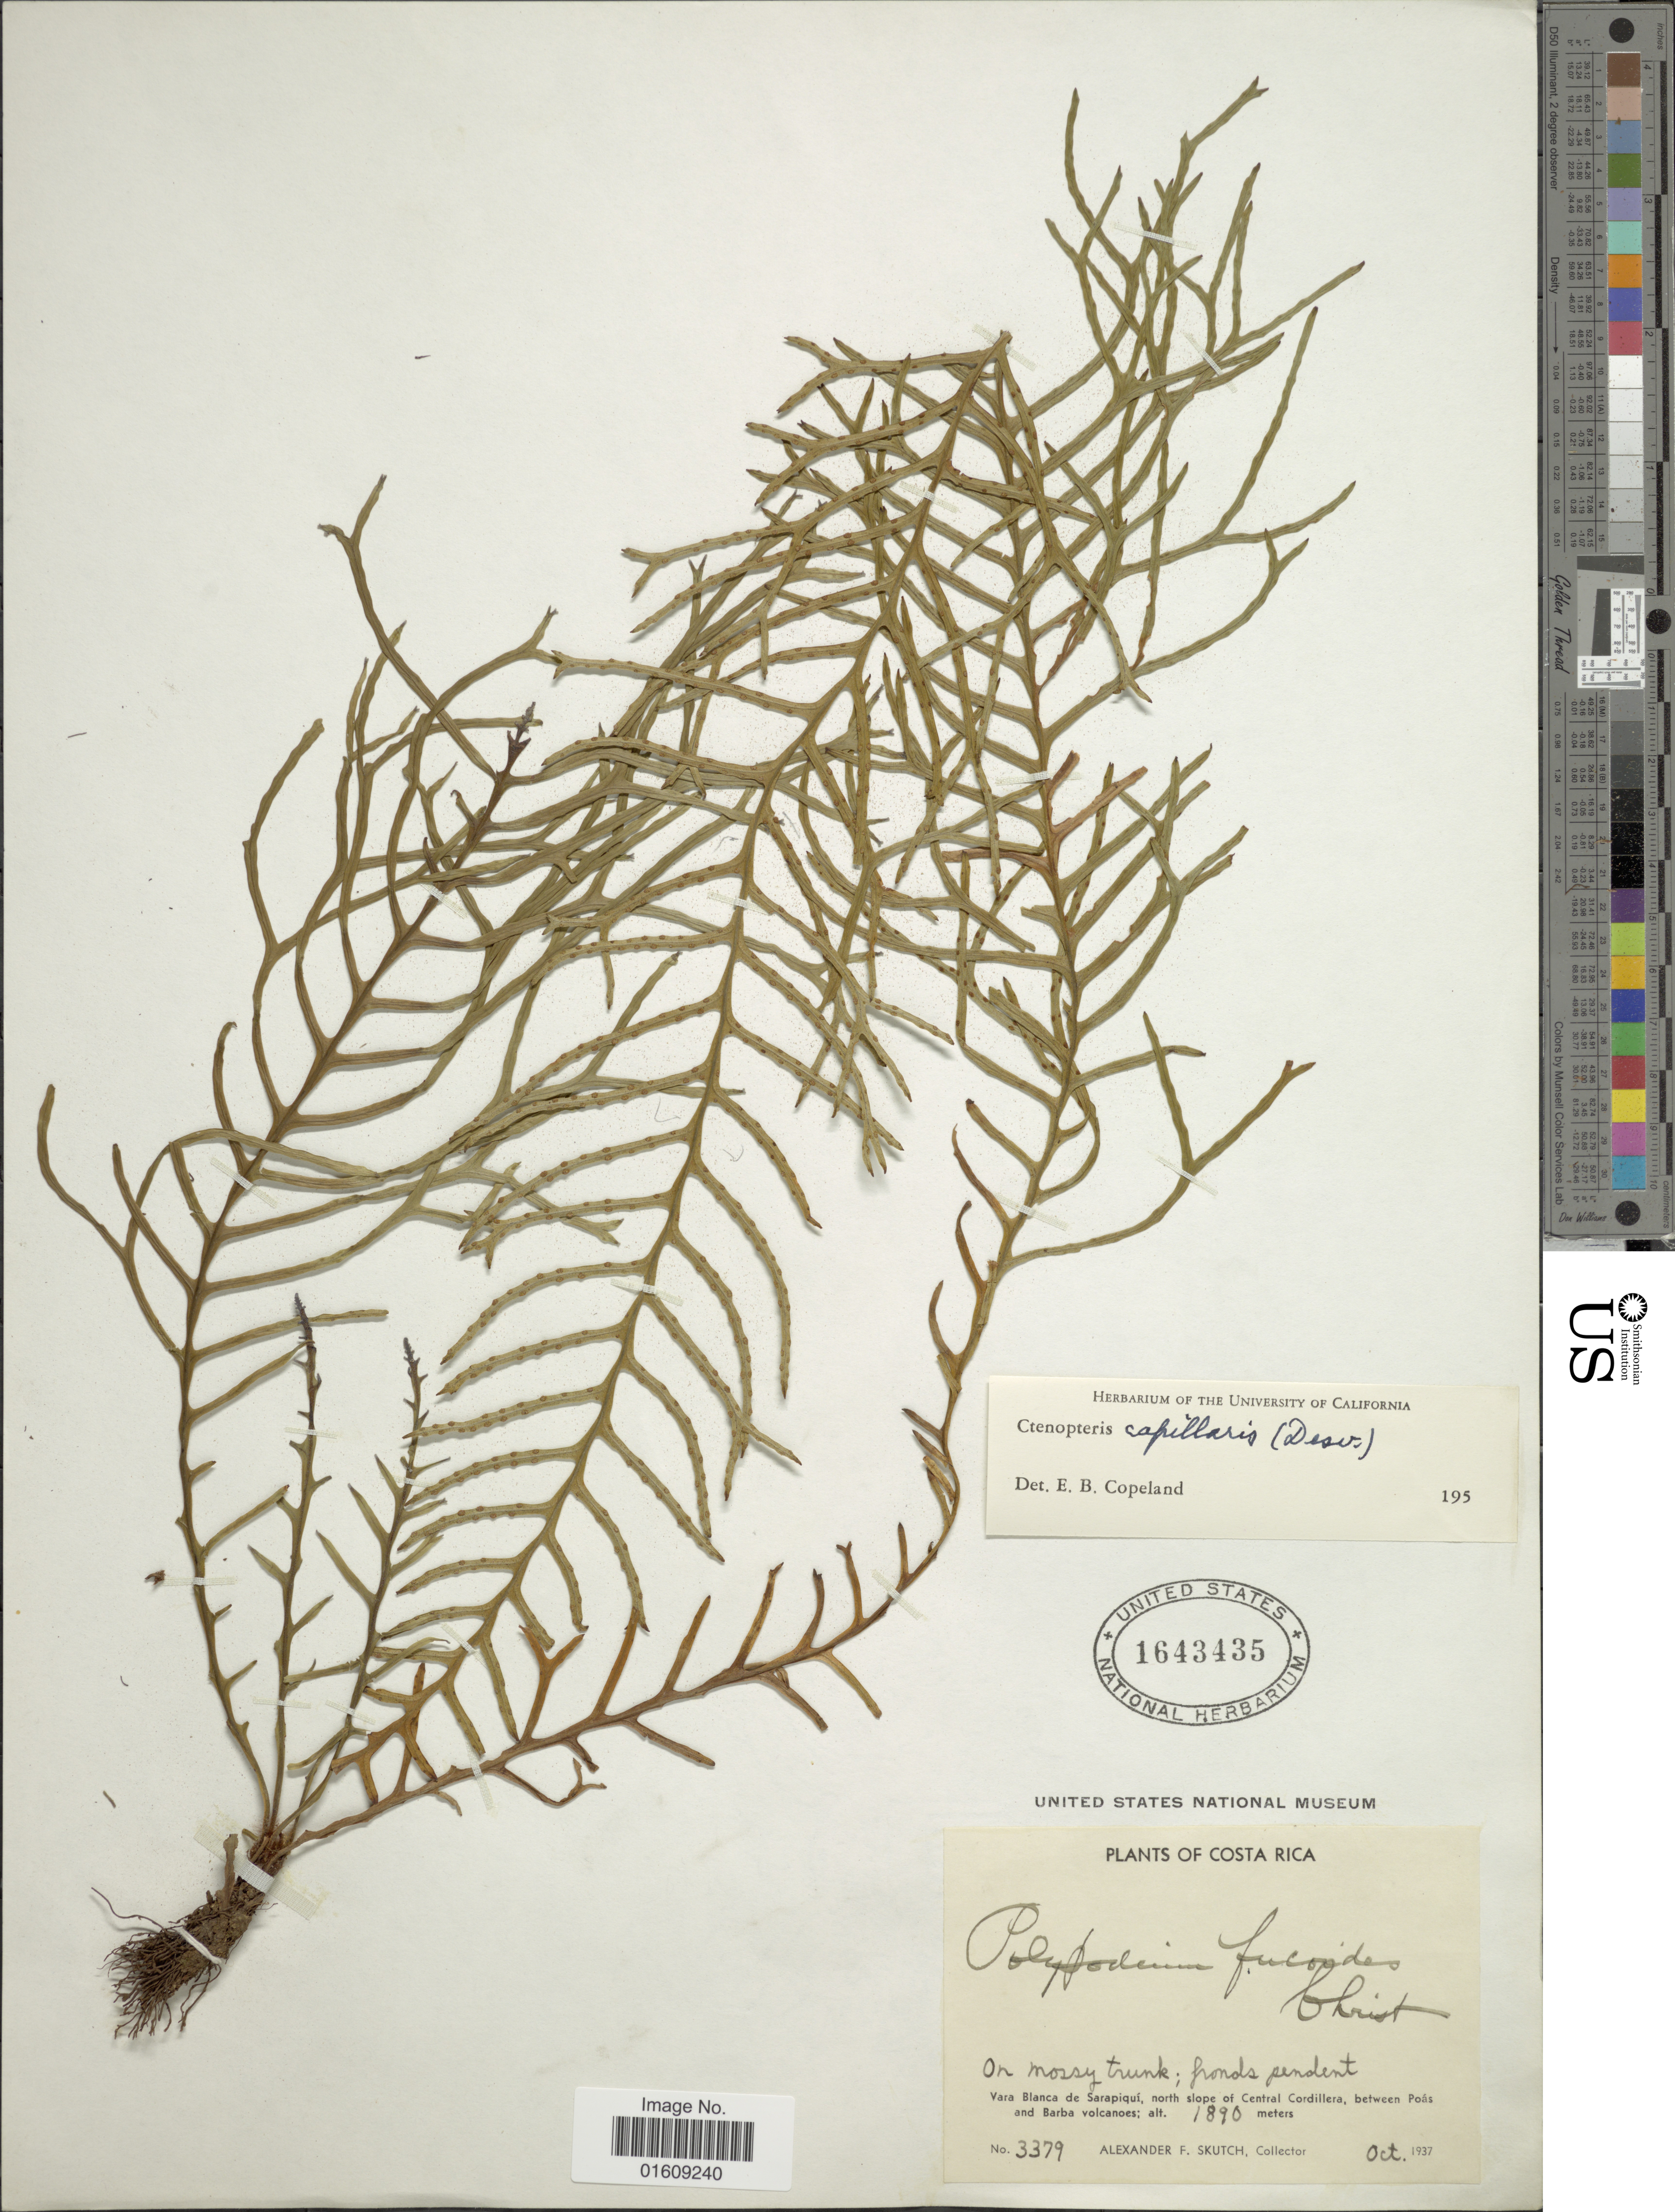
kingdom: Plantae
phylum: Tracheophyta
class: Polypodiopsida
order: Polypodiales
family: Polypodiaceae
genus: Ceradenia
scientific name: Ceradenia fucoides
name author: (Christ) L.E. Bishop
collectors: A. F. Skutch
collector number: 3379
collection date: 1937-10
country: Costa Rica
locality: Costa Rica, Vara Blanca de Sarapiquí, north slope of Central Cordillera, between Poás and Barba.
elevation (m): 1890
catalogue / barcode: US 1643435